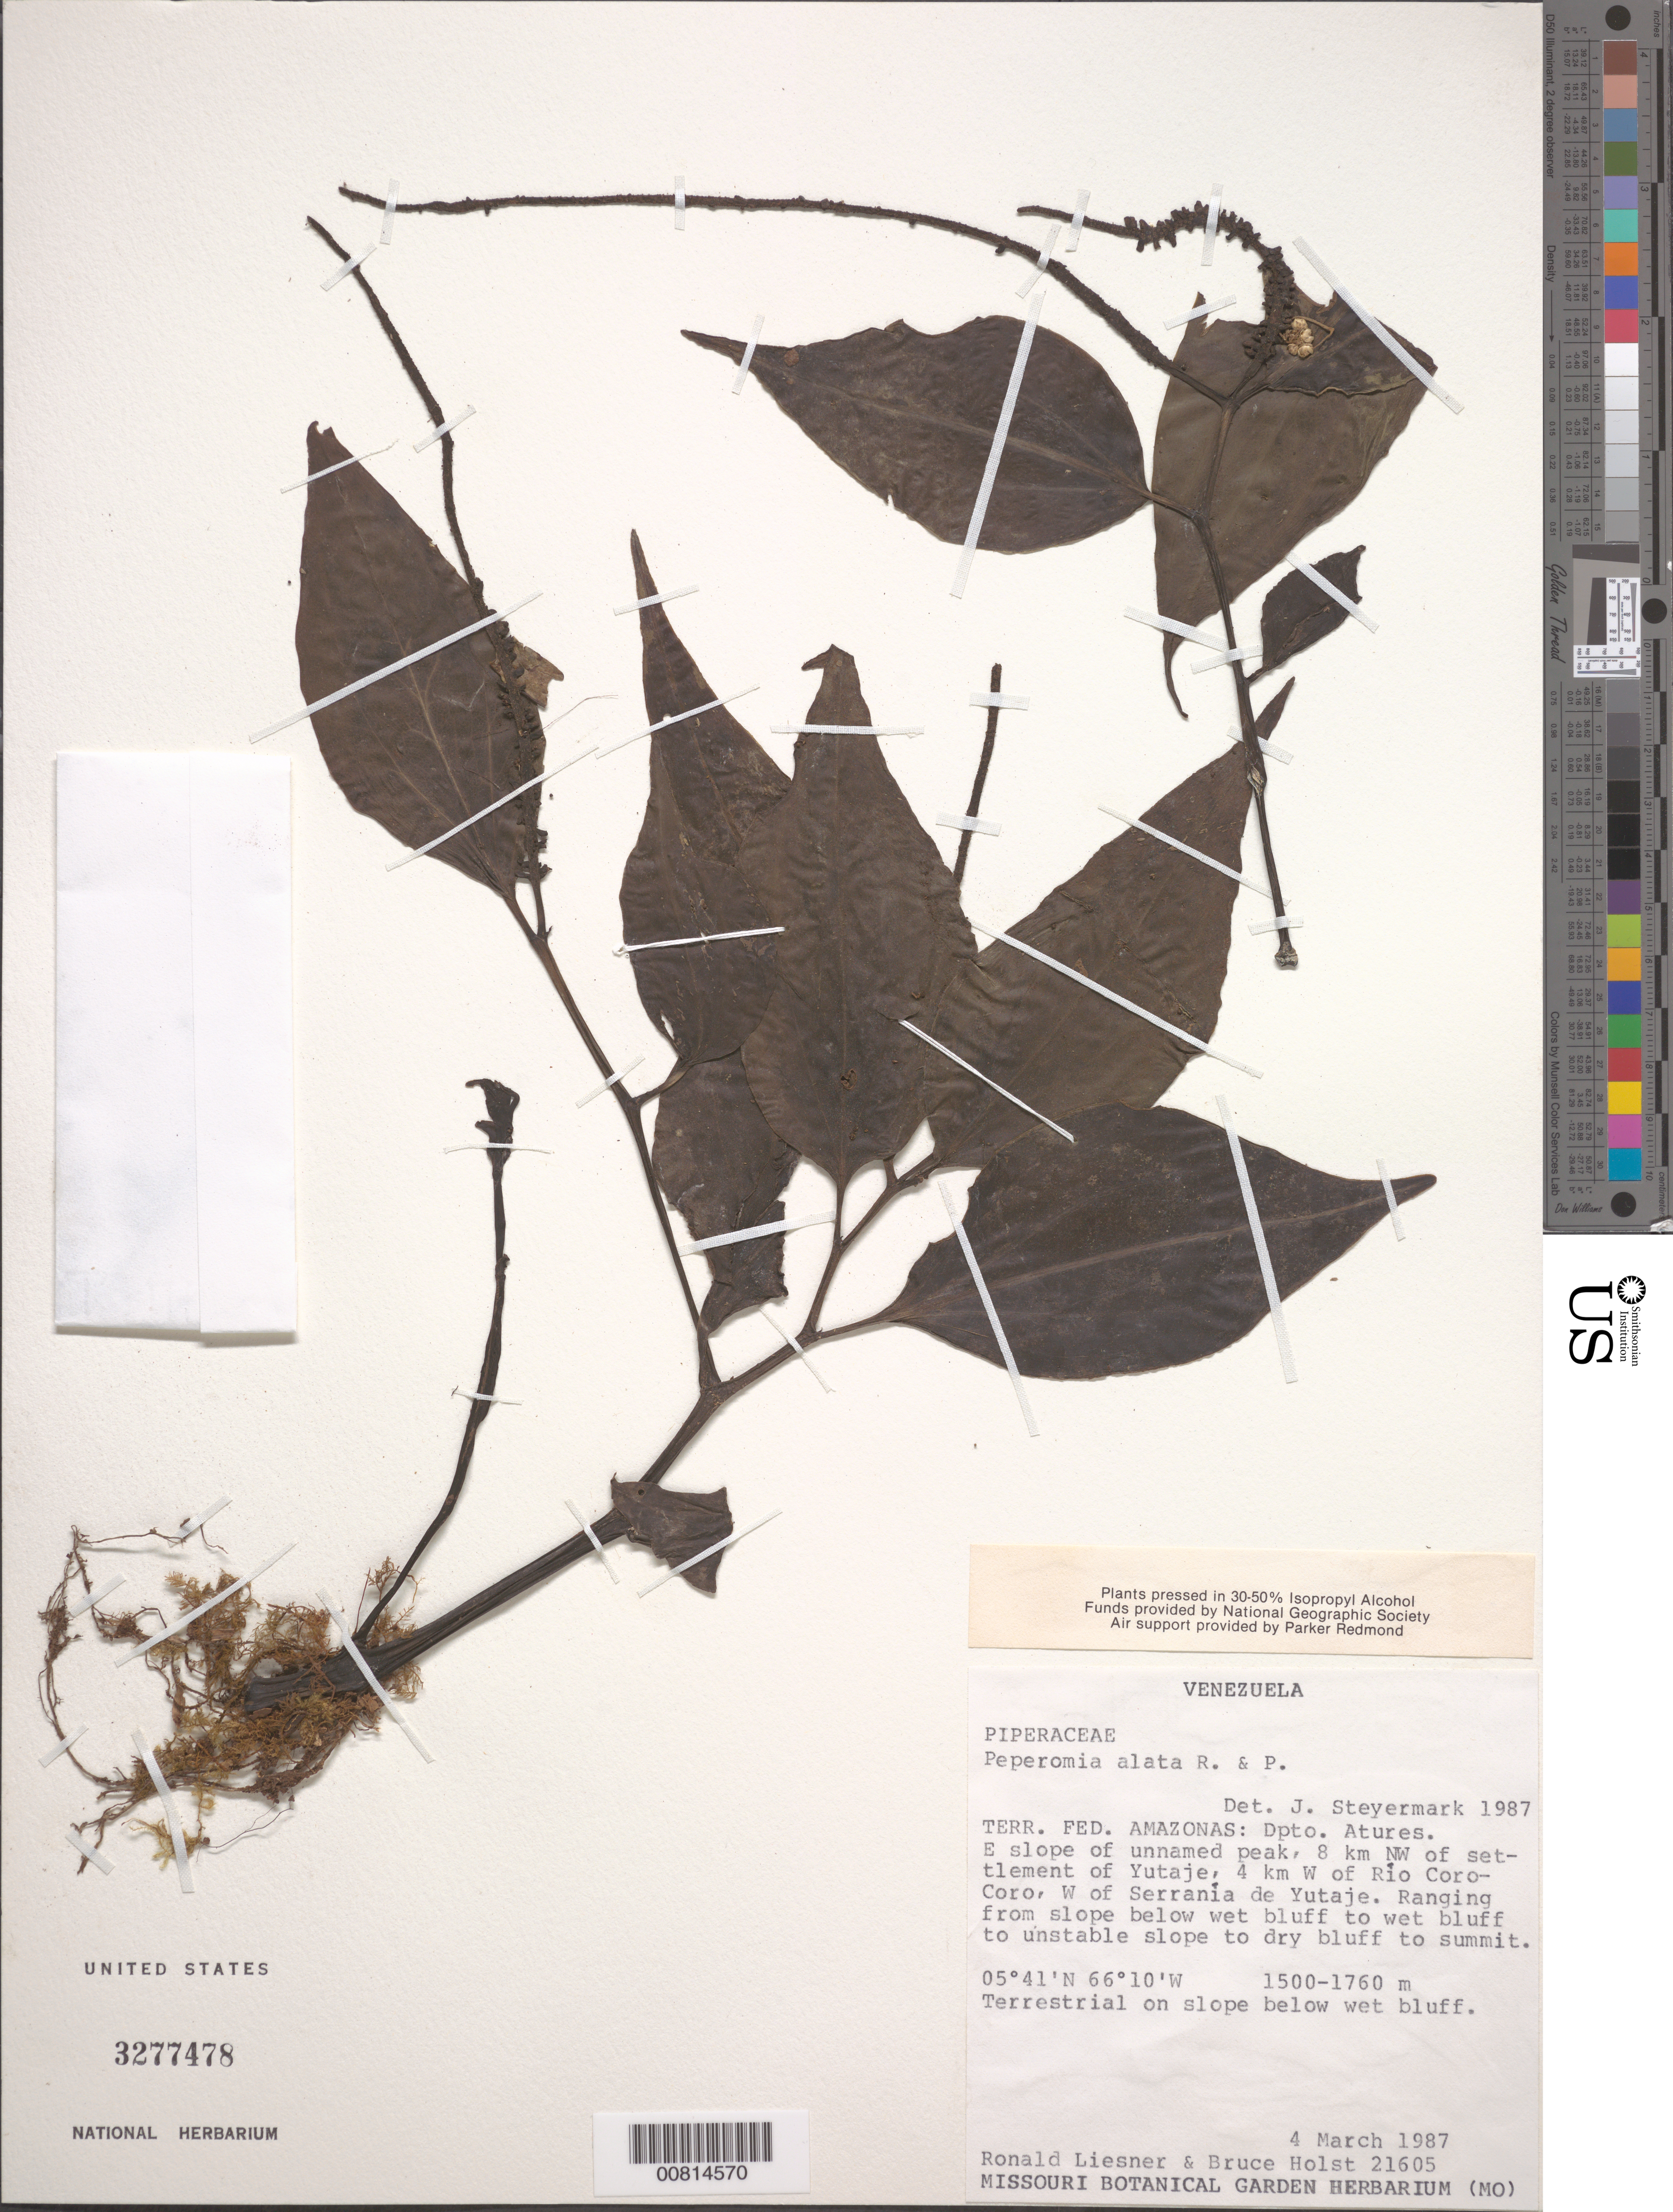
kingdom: Plantae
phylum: Tracheophyta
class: Magnoliopsida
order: Piperales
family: Piperaceae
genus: Peperomia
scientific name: Peperomia alata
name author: Ruiz & Pav.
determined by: Steyermark, Julian A., (VEN)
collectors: R. L. Liesner & B. Holst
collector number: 21605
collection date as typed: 4-Mar-87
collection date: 1987-03-04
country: Venezuela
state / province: Amazonas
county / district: Atures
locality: Yutajé settlement, 8 km NW of; 4 km W of Río Coro-Coro, W of Serrania de Yutajé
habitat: Slope below wet bluff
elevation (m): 1500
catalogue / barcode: US 3277478